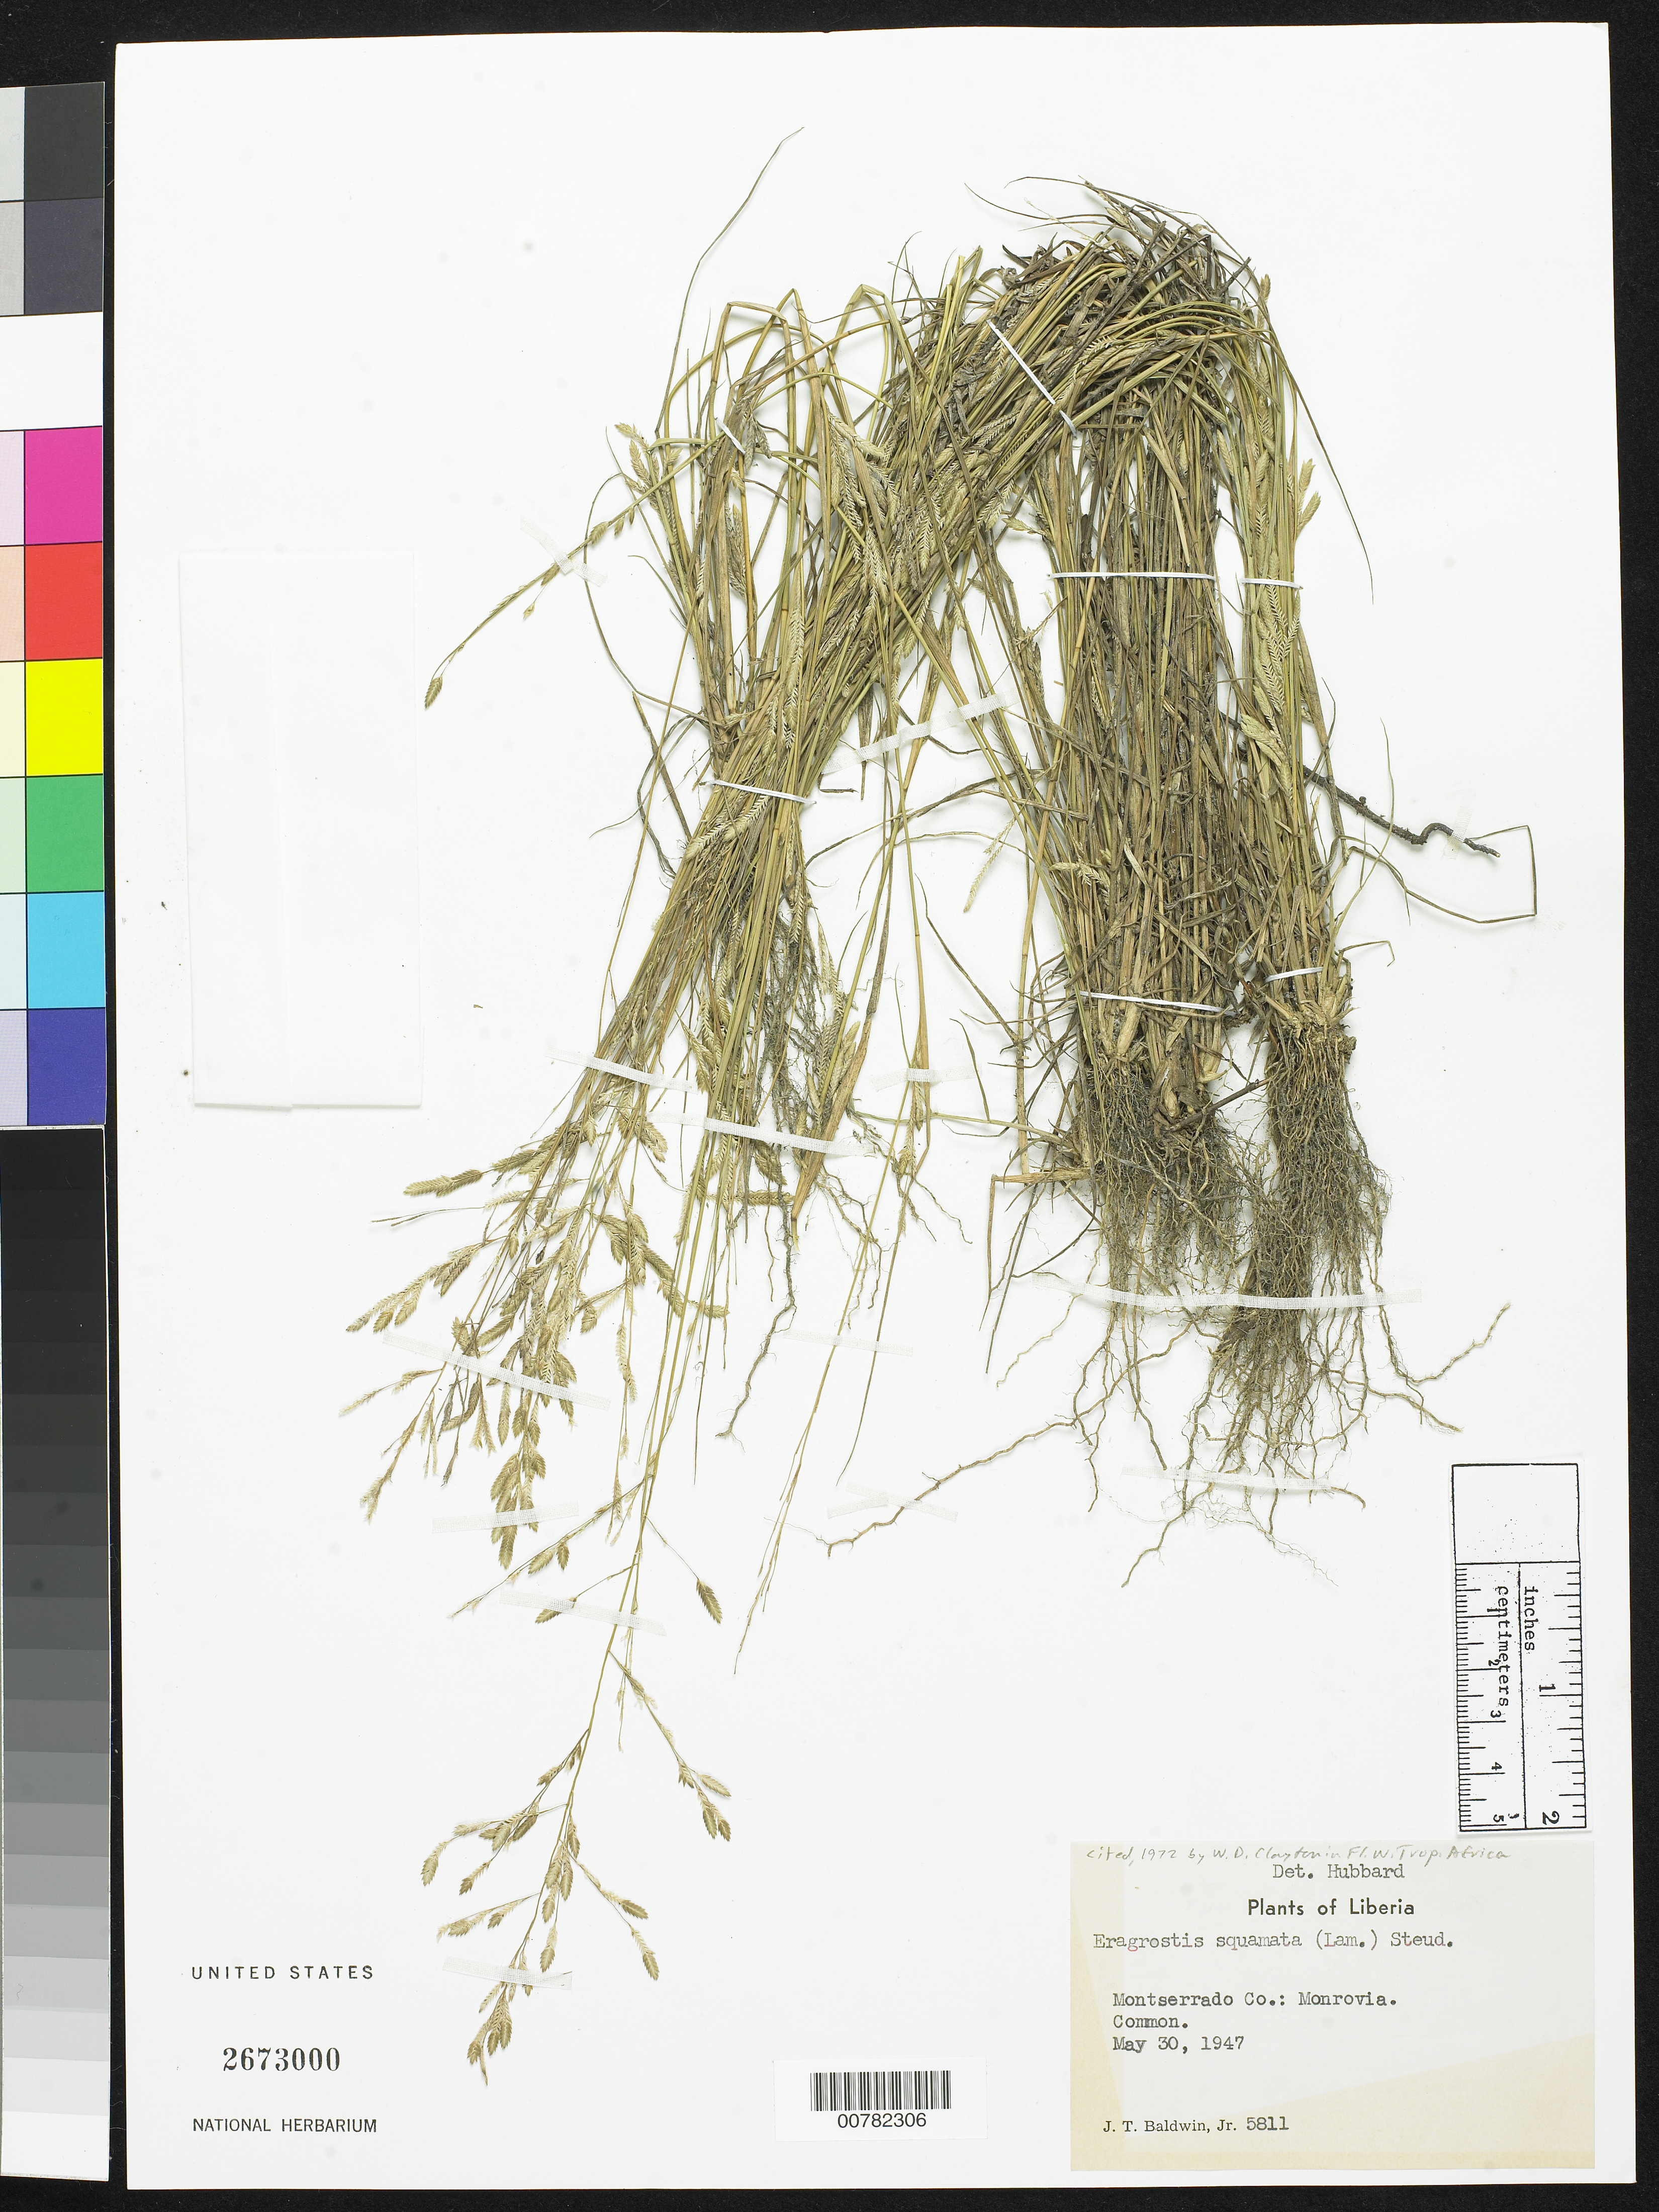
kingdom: Plantae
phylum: Tracheophyta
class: Liliopsida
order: Poales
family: Poaceae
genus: Eragrostis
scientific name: Eragrostis squamata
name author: (Lam.) Steud.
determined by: Hubbard, C. E.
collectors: J. T. Baldwin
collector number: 5811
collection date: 1947-05-30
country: Liberia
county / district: Montserrado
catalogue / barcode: US 2673000